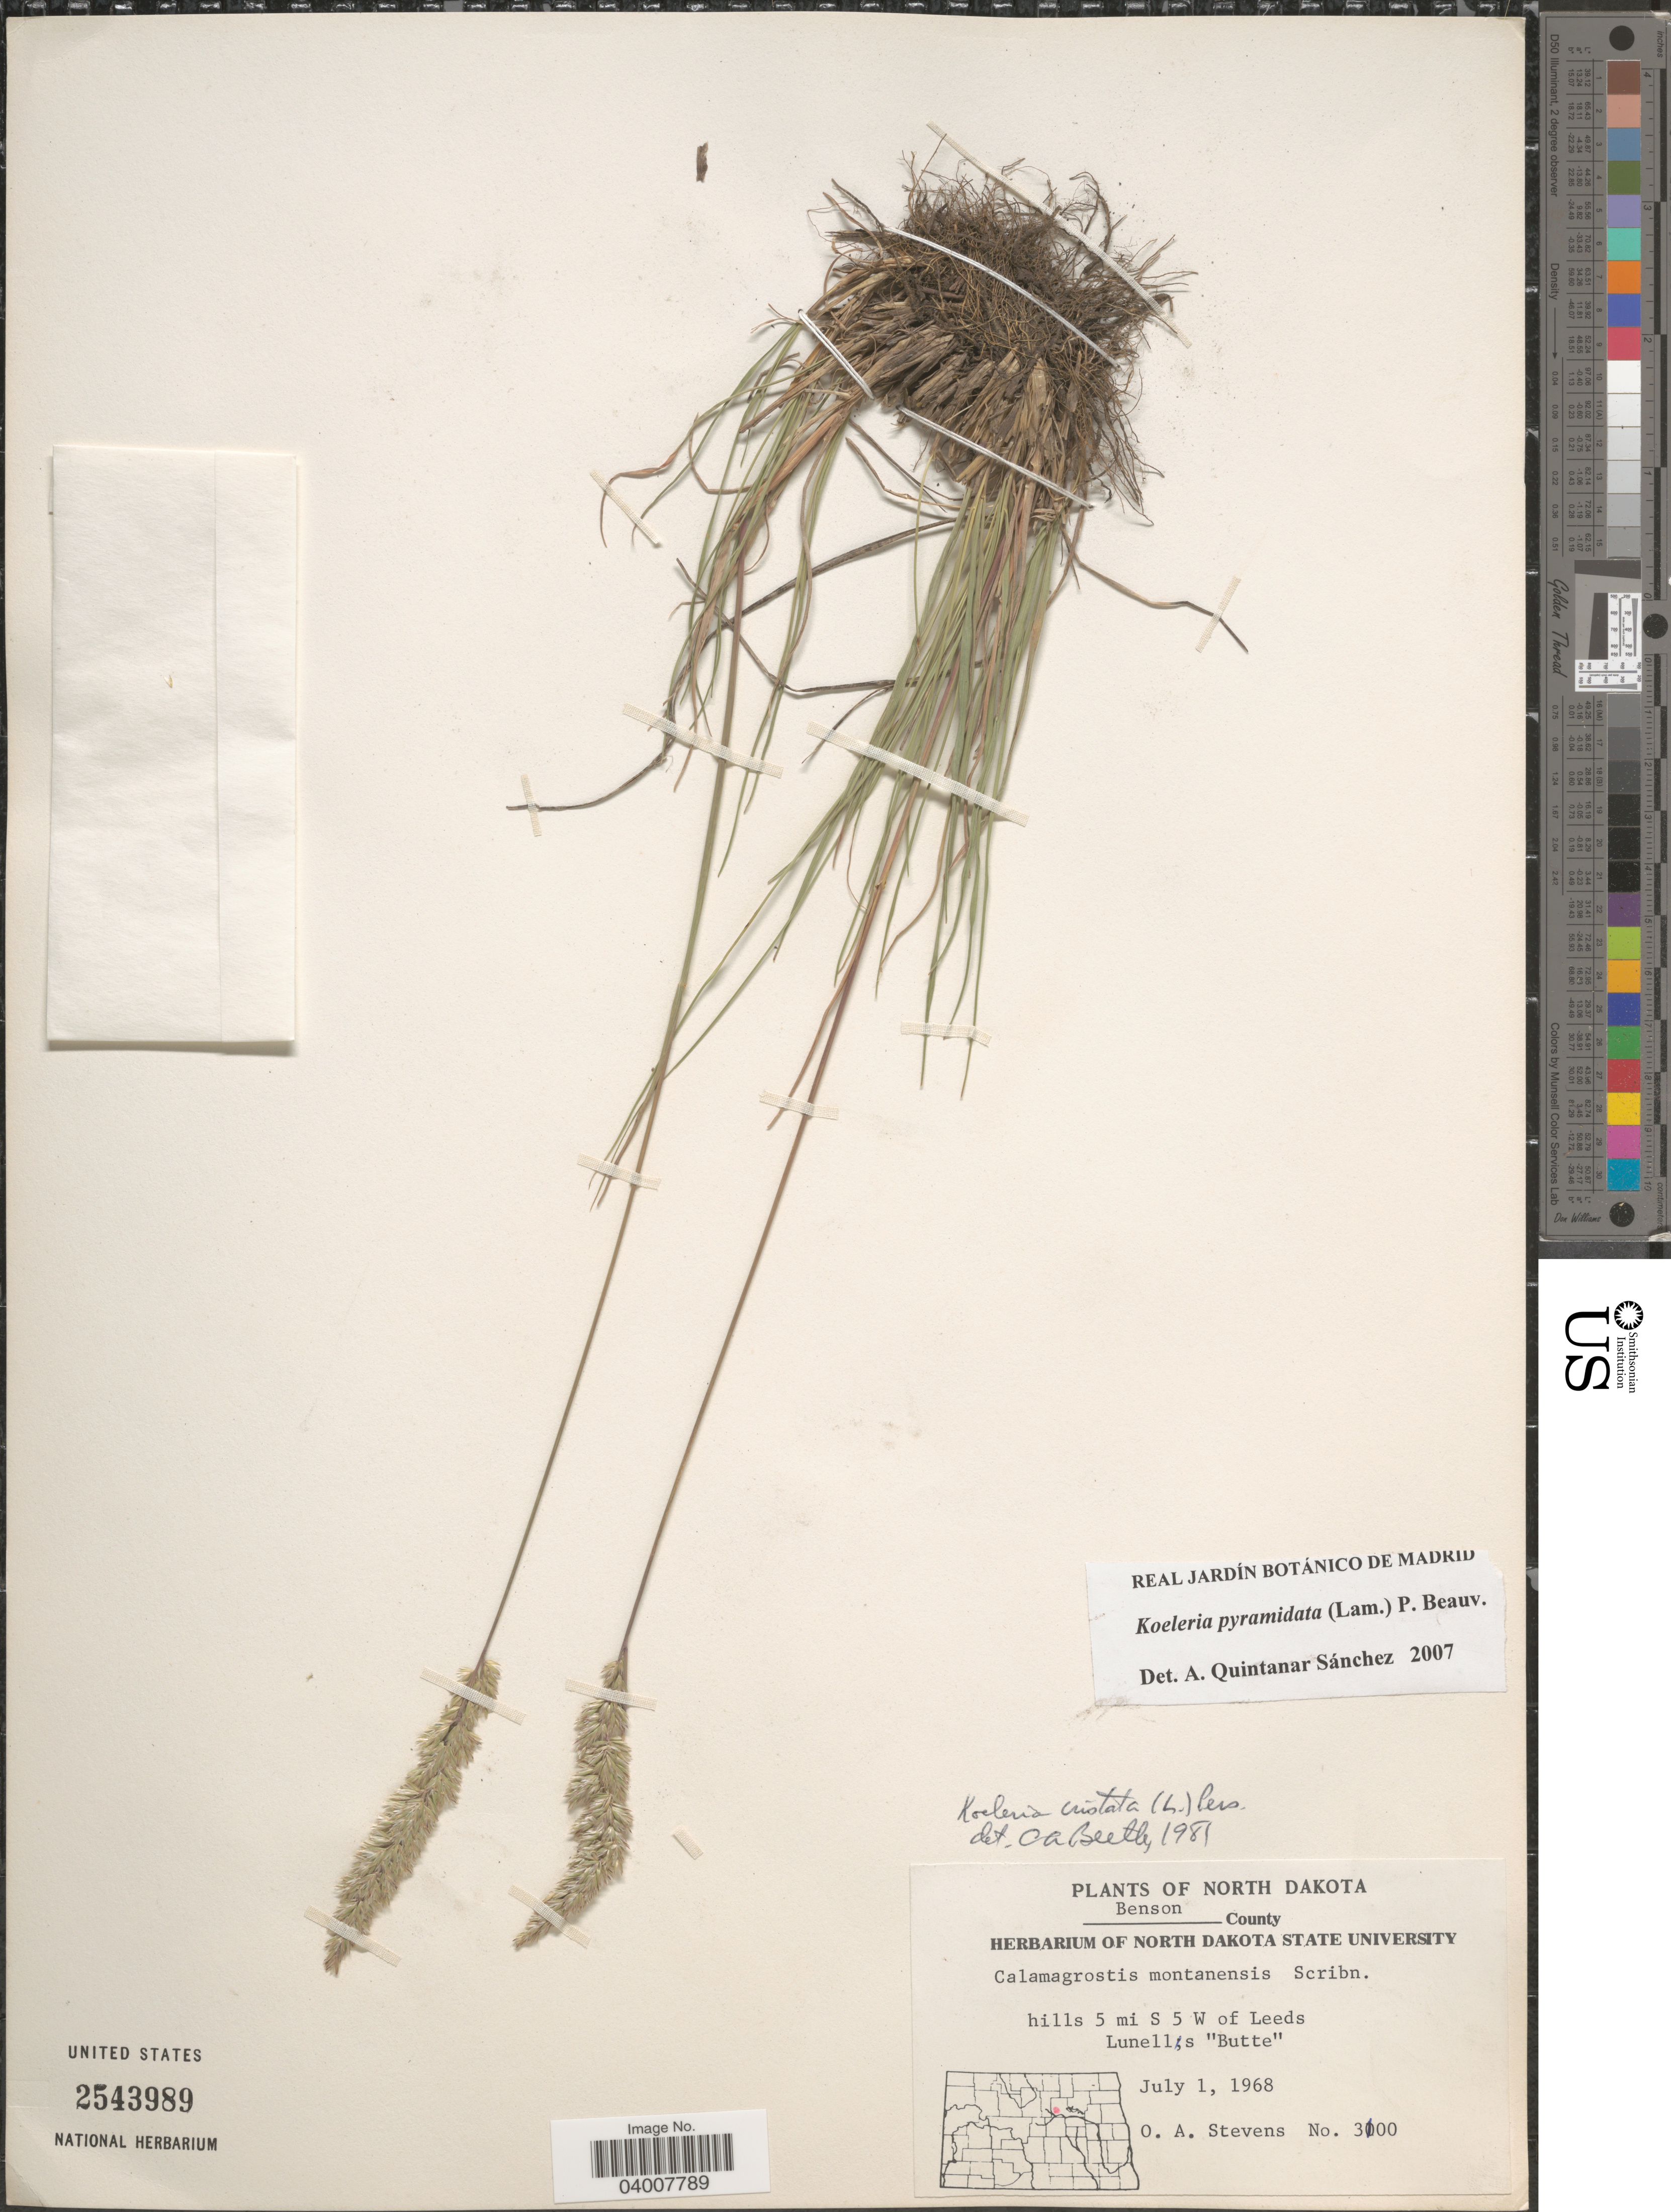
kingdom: Plantae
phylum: Tracheophyta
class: Liliopsida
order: Poales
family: Poaceae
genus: Koeleria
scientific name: Koeleria pyramidata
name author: (Lam.) P. Beauv.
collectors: O. A. Stevens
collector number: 3100*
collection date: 1968-07-01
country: United States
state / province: North Dakota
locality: Benson County. Hills 5 mi S 5 W of Leeds. Lunell's "Butte".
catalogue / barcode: US 2543989